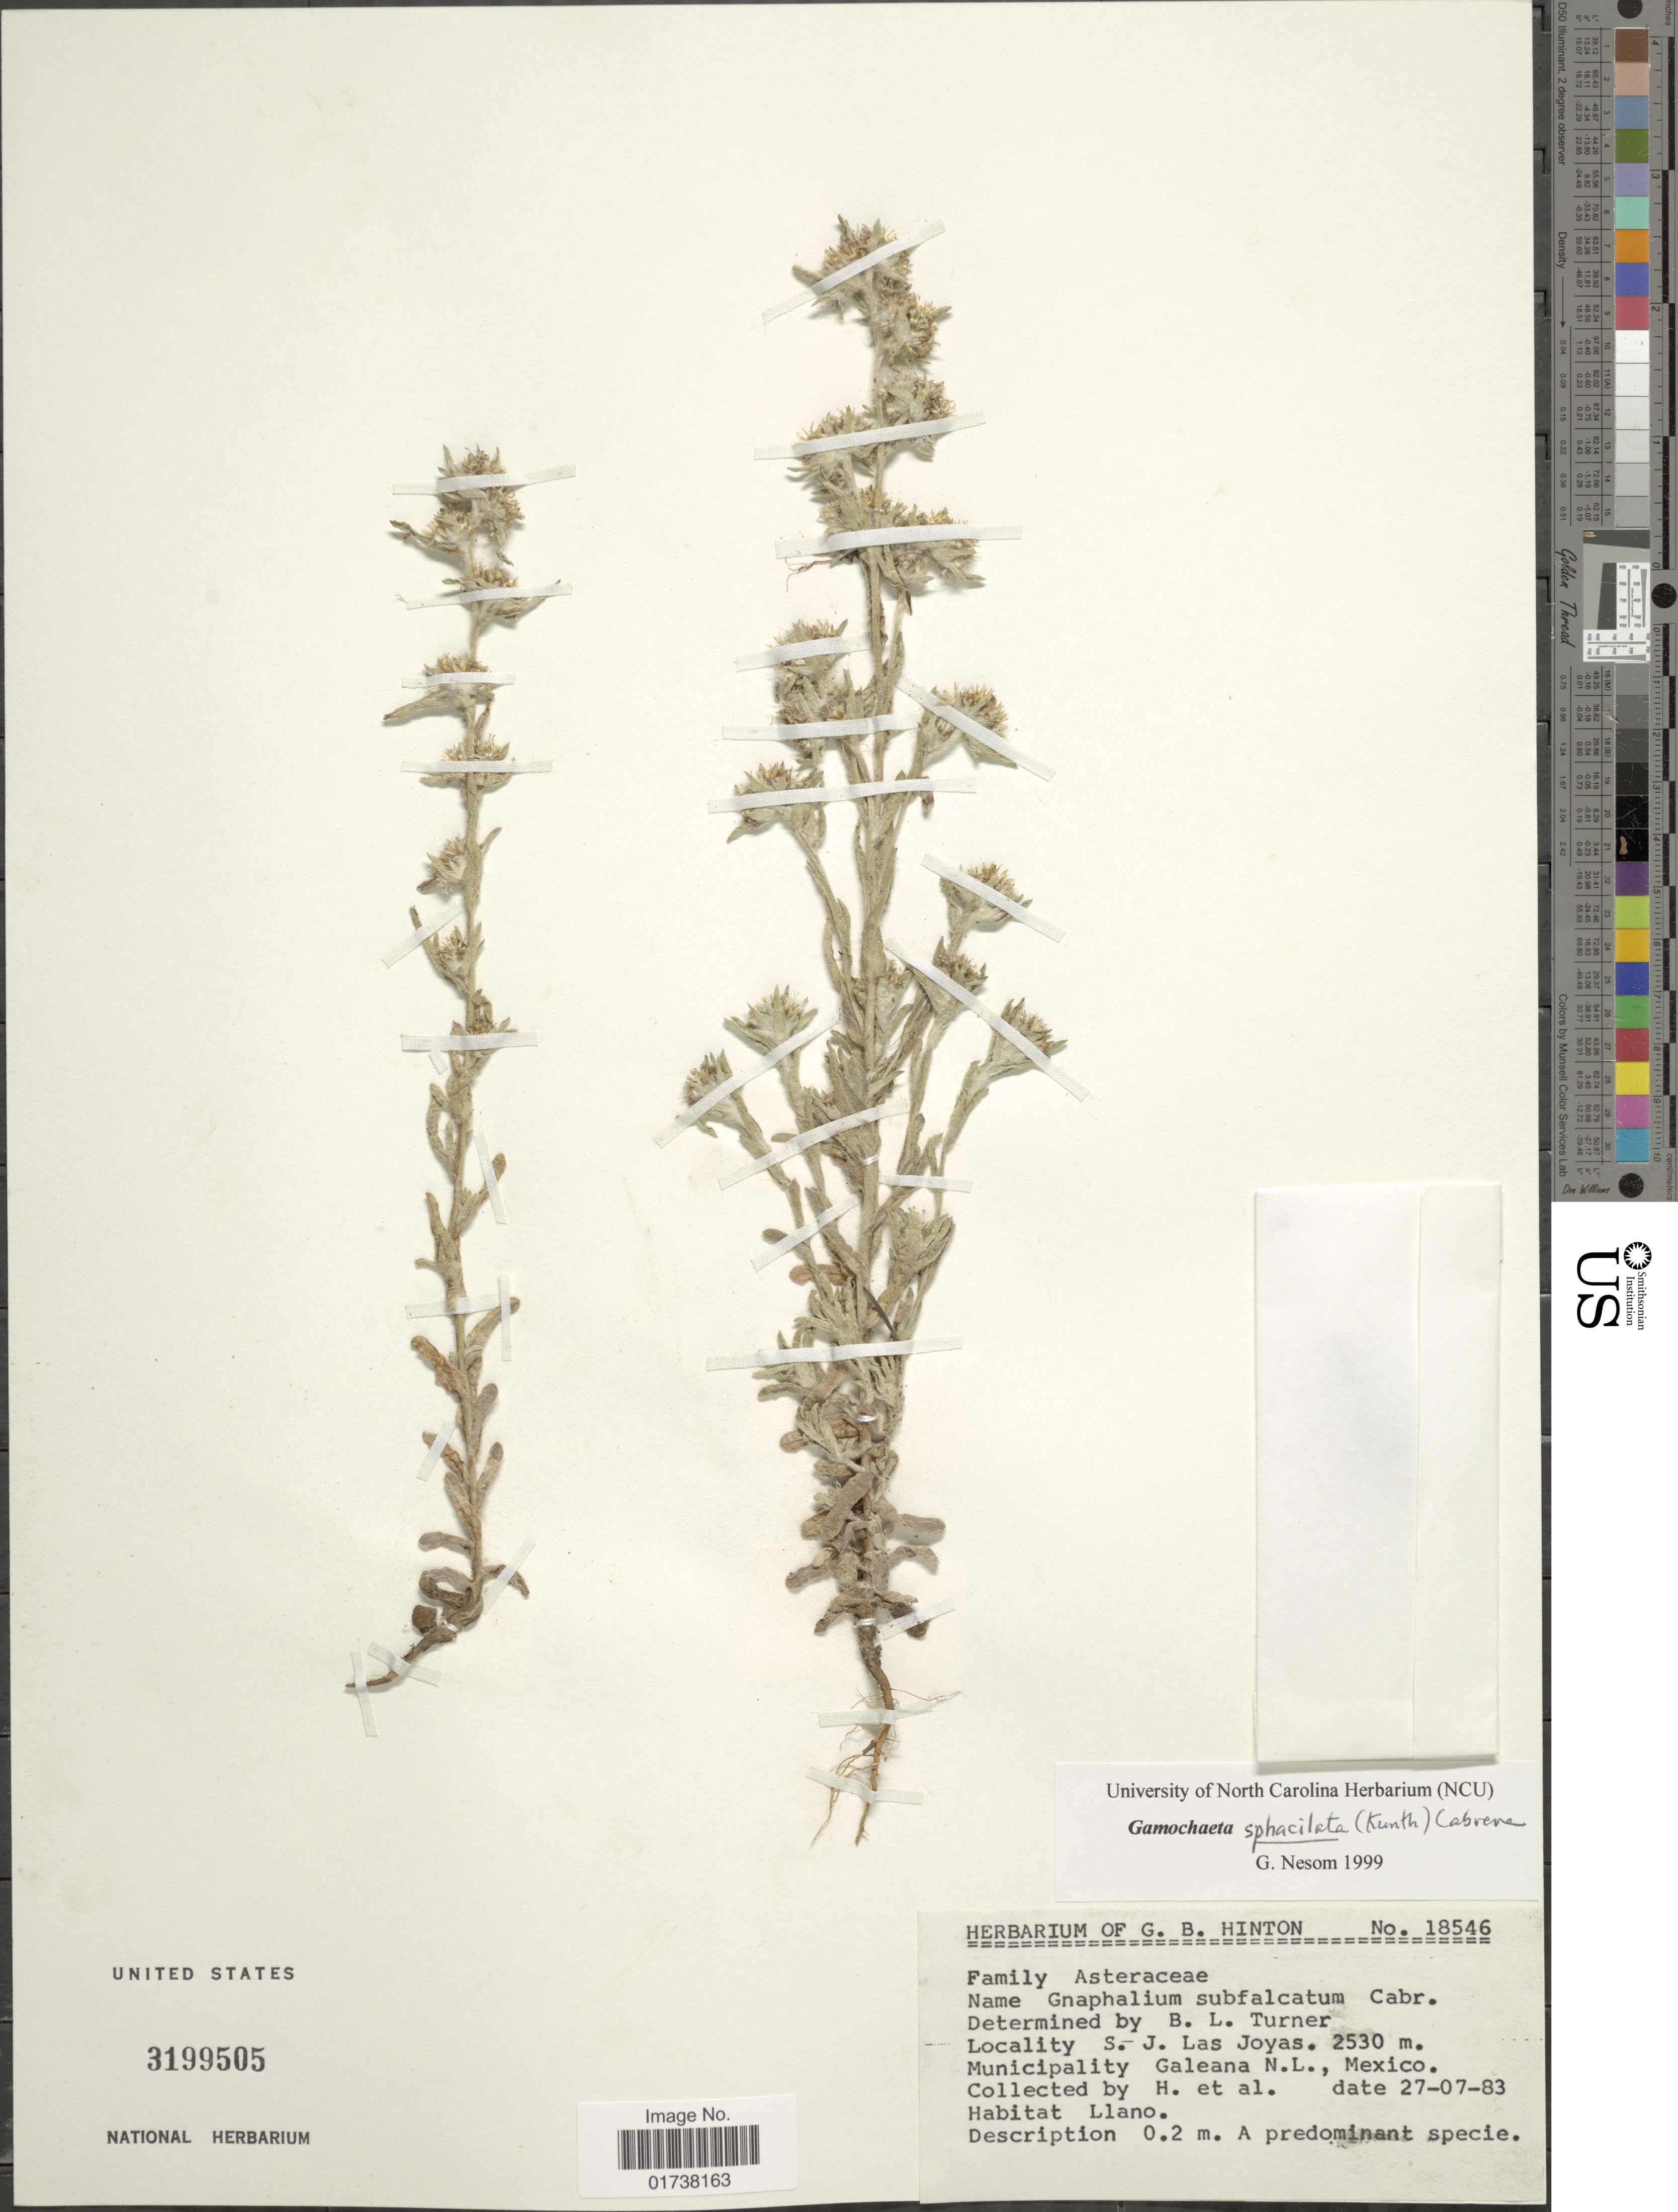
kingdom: Plantae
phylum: Tracheophyta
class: Magnoliopsida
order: Asterales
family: Asteraceae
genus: Gamochaeta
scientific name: Gamochaeta sphacilata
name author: (Kunth) Cabrera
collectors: G. B. Hinton & et al.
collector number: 18546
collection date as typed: Transcribed d/m/y: 27/7/83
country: Mexico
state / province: Nuevo León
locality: S.J. Las Joyas, Galeana, N.L.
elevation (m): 2530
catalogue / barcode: US 3199505